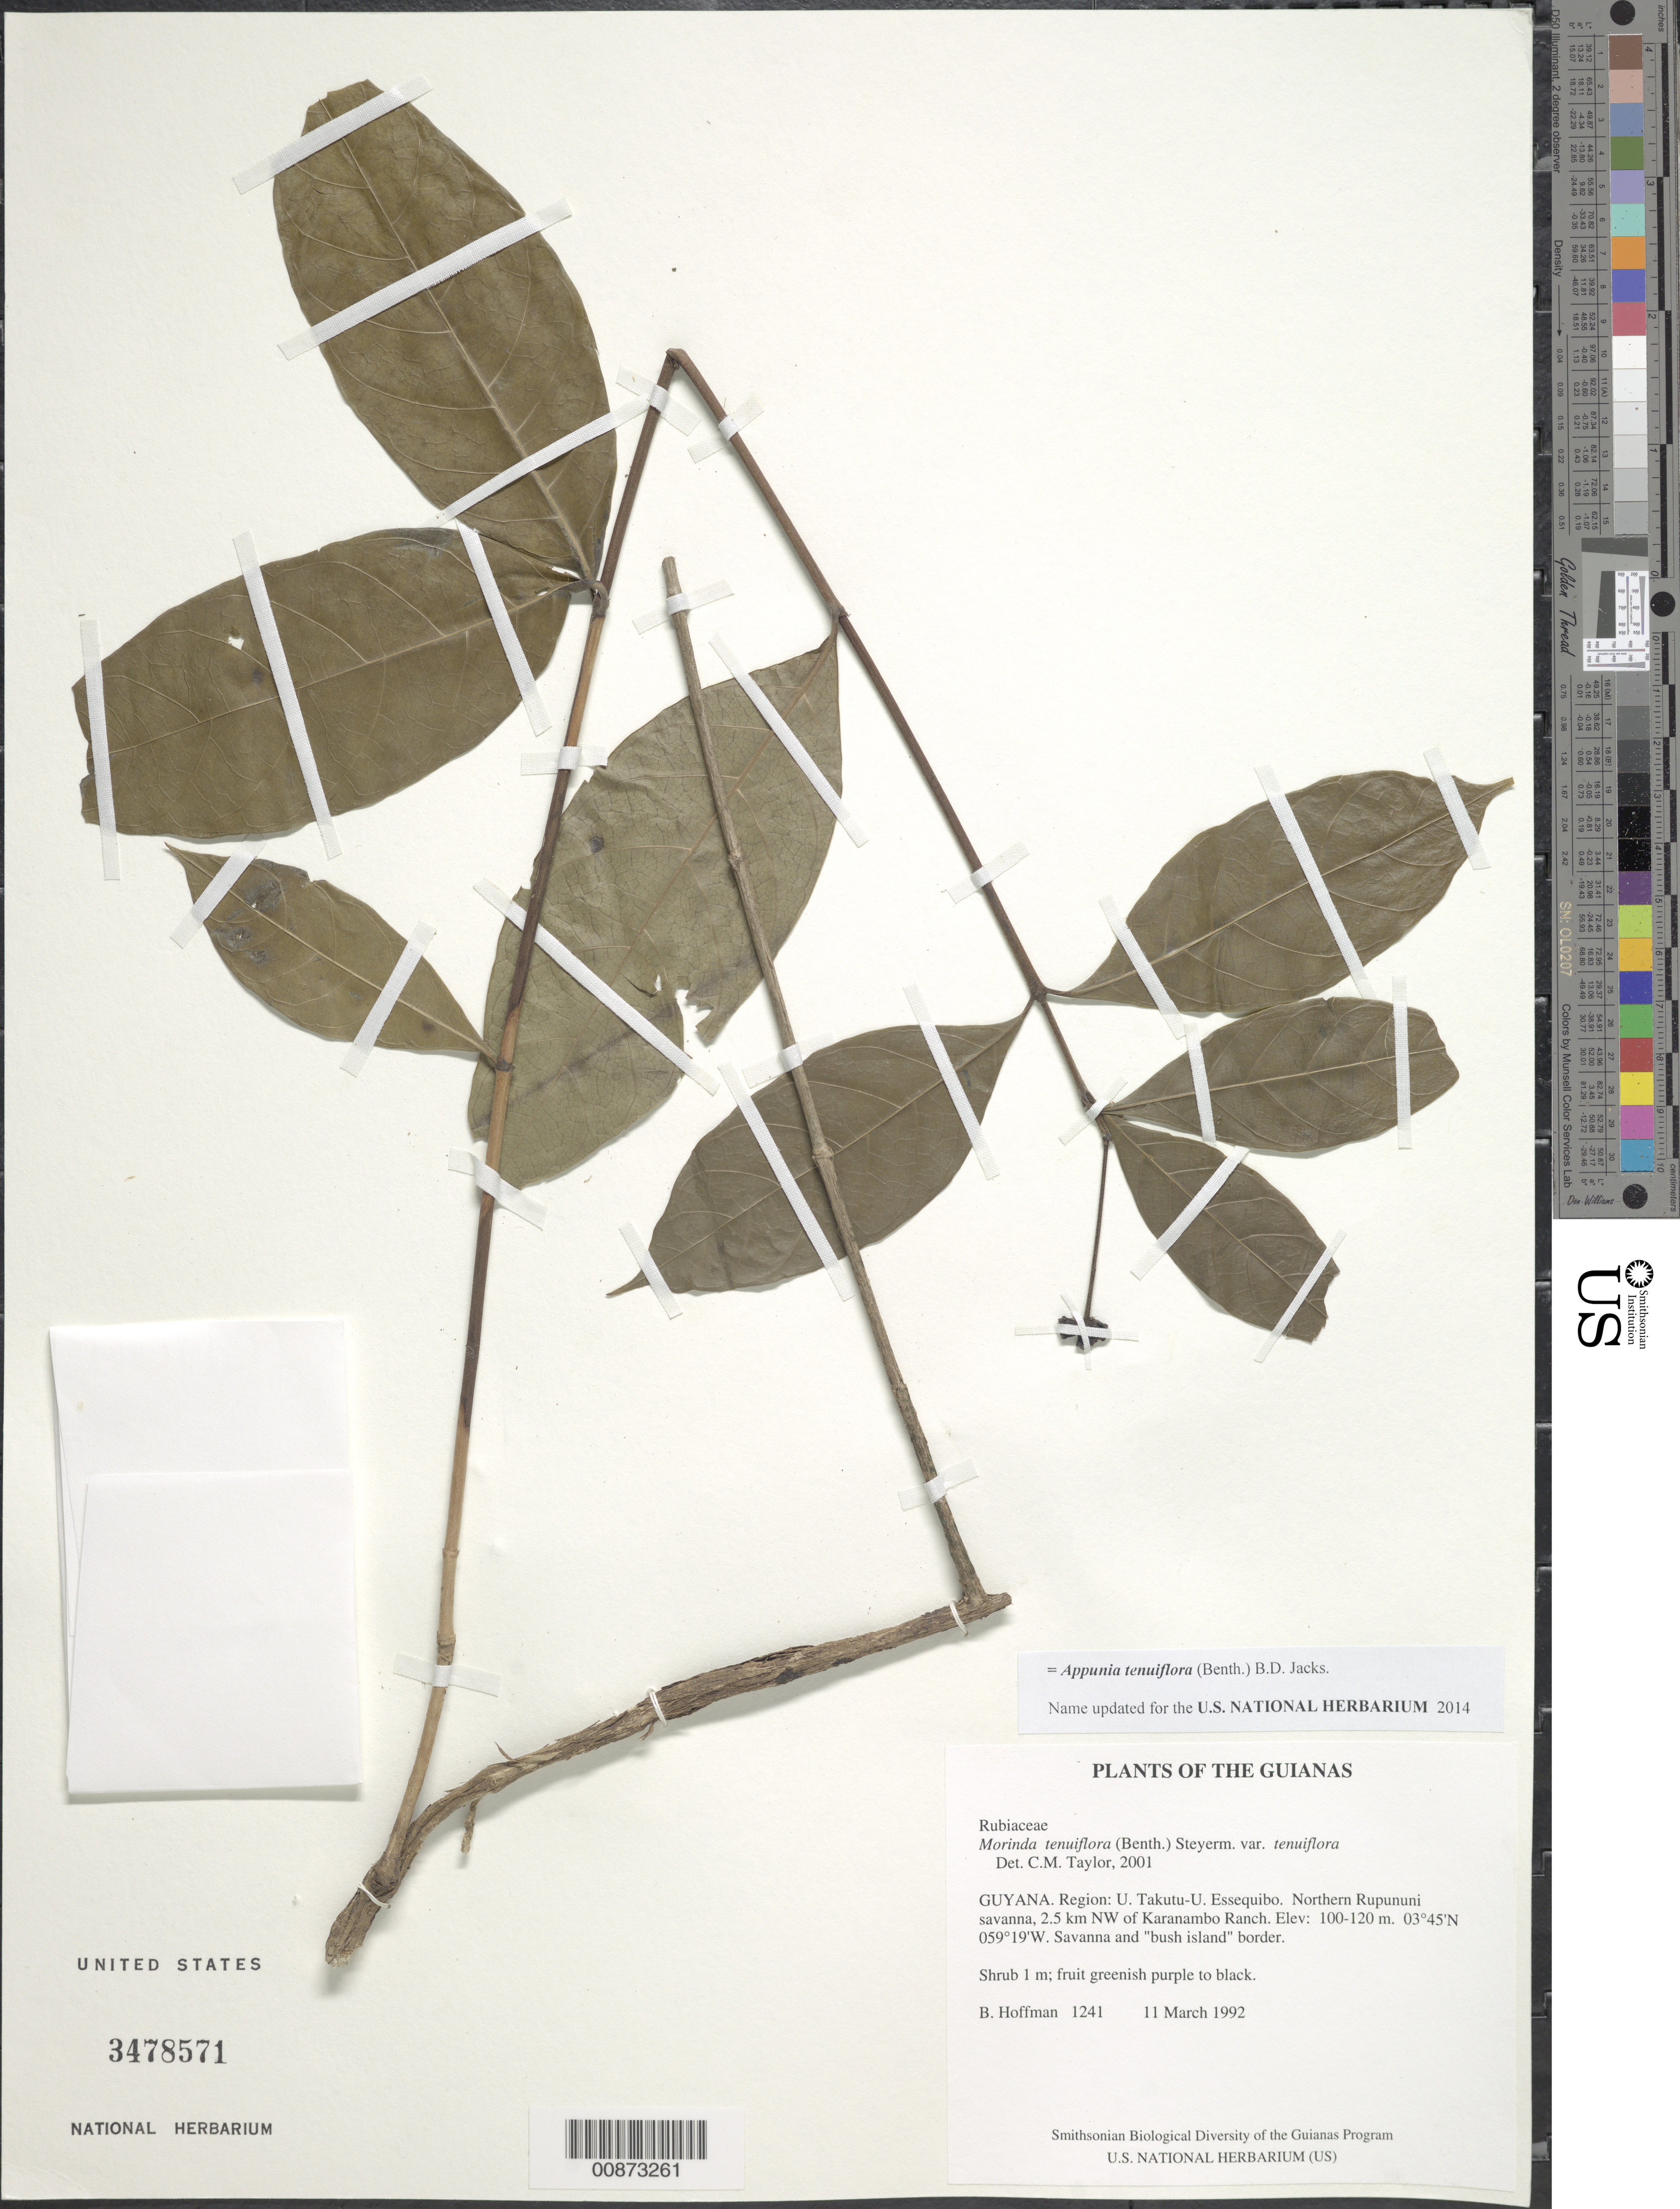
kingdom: Plantae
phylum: Tracheophyta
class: Magnoliopsida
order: Gentianales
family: Rubiaceae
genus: Appunia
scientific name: Appunia tenuiflora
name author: (Benth.) Hook. f. ex B.D. Jacks.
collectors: B. Hoffman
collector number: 1241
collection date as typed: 11 March 1992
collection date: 1992-03-11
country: Guyana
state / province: U. Takutu-U. Essequibo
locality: Northern Rupununi savanna, 2.5 km NW of Karanambo Ranch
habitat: Savanna and "bush island" border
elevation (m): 100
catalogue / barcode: US 3478571